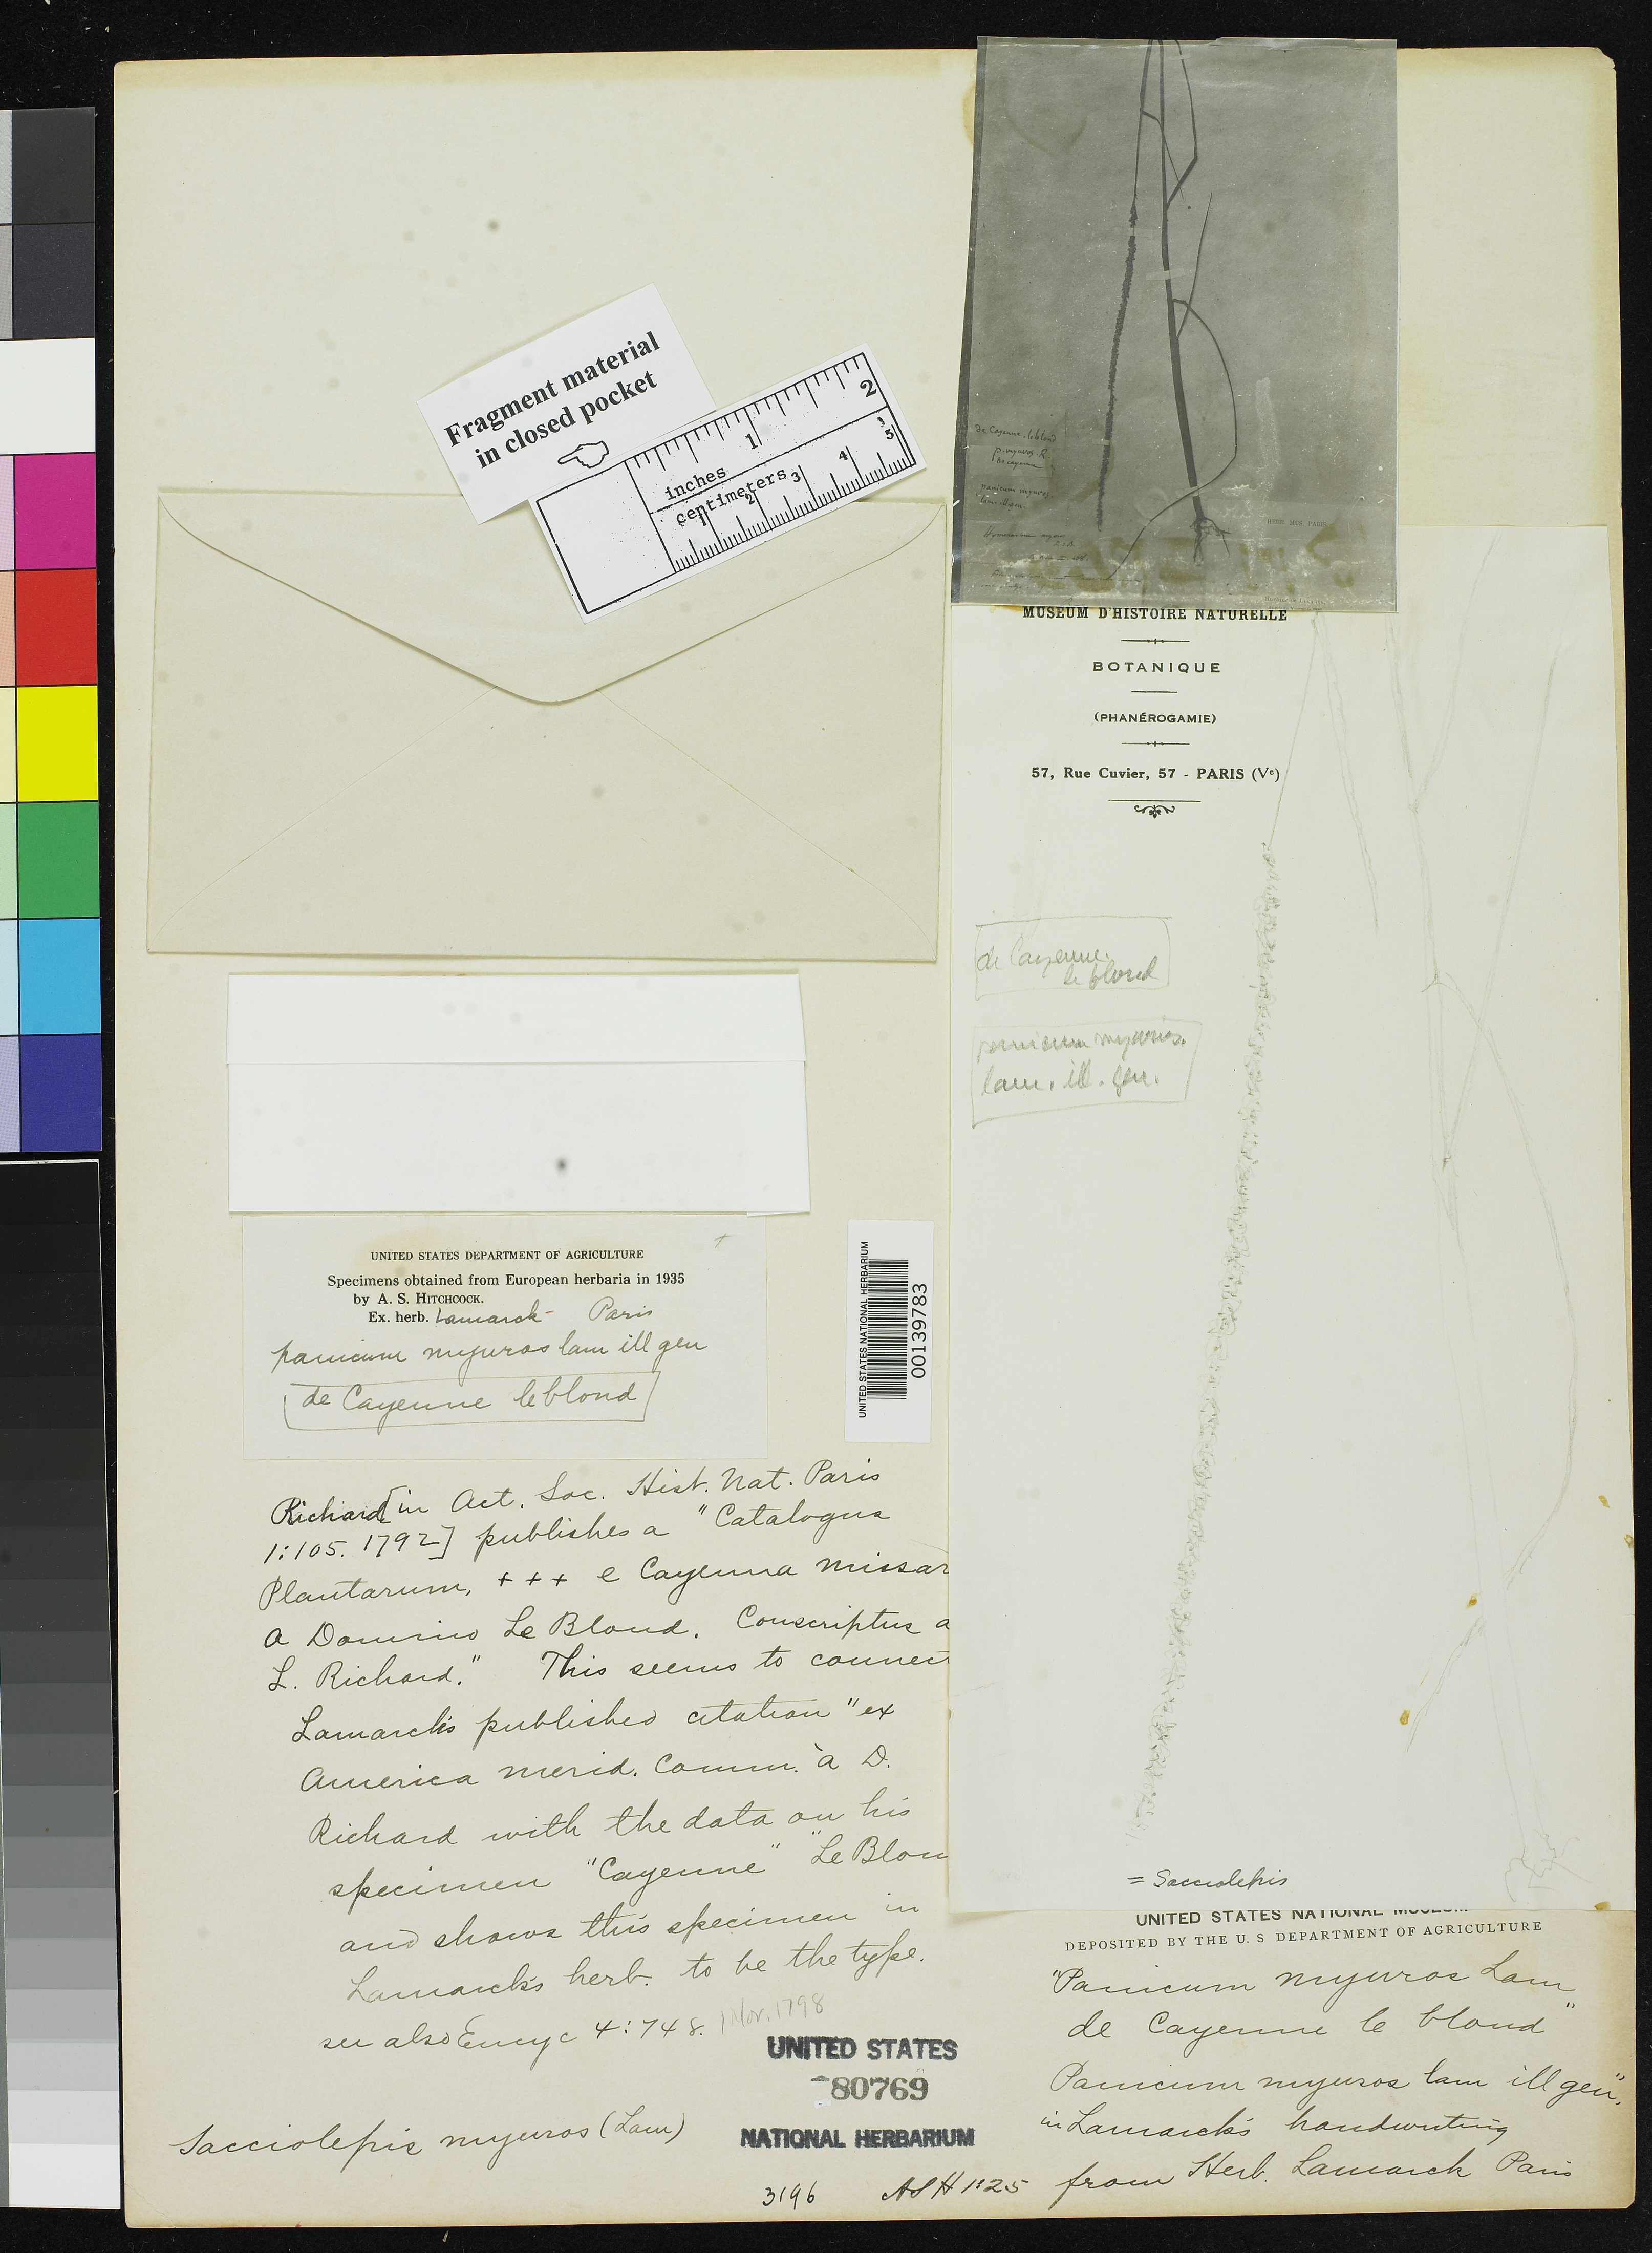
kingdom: Plantae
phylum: Tracheophyta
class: Liliopsida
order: Poales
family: Poaceae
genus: Panicum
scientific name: Panicum myosurus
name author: Rich.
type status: Type Fragment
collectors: D. Le Blond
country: French Guiana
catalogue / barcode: US 80769